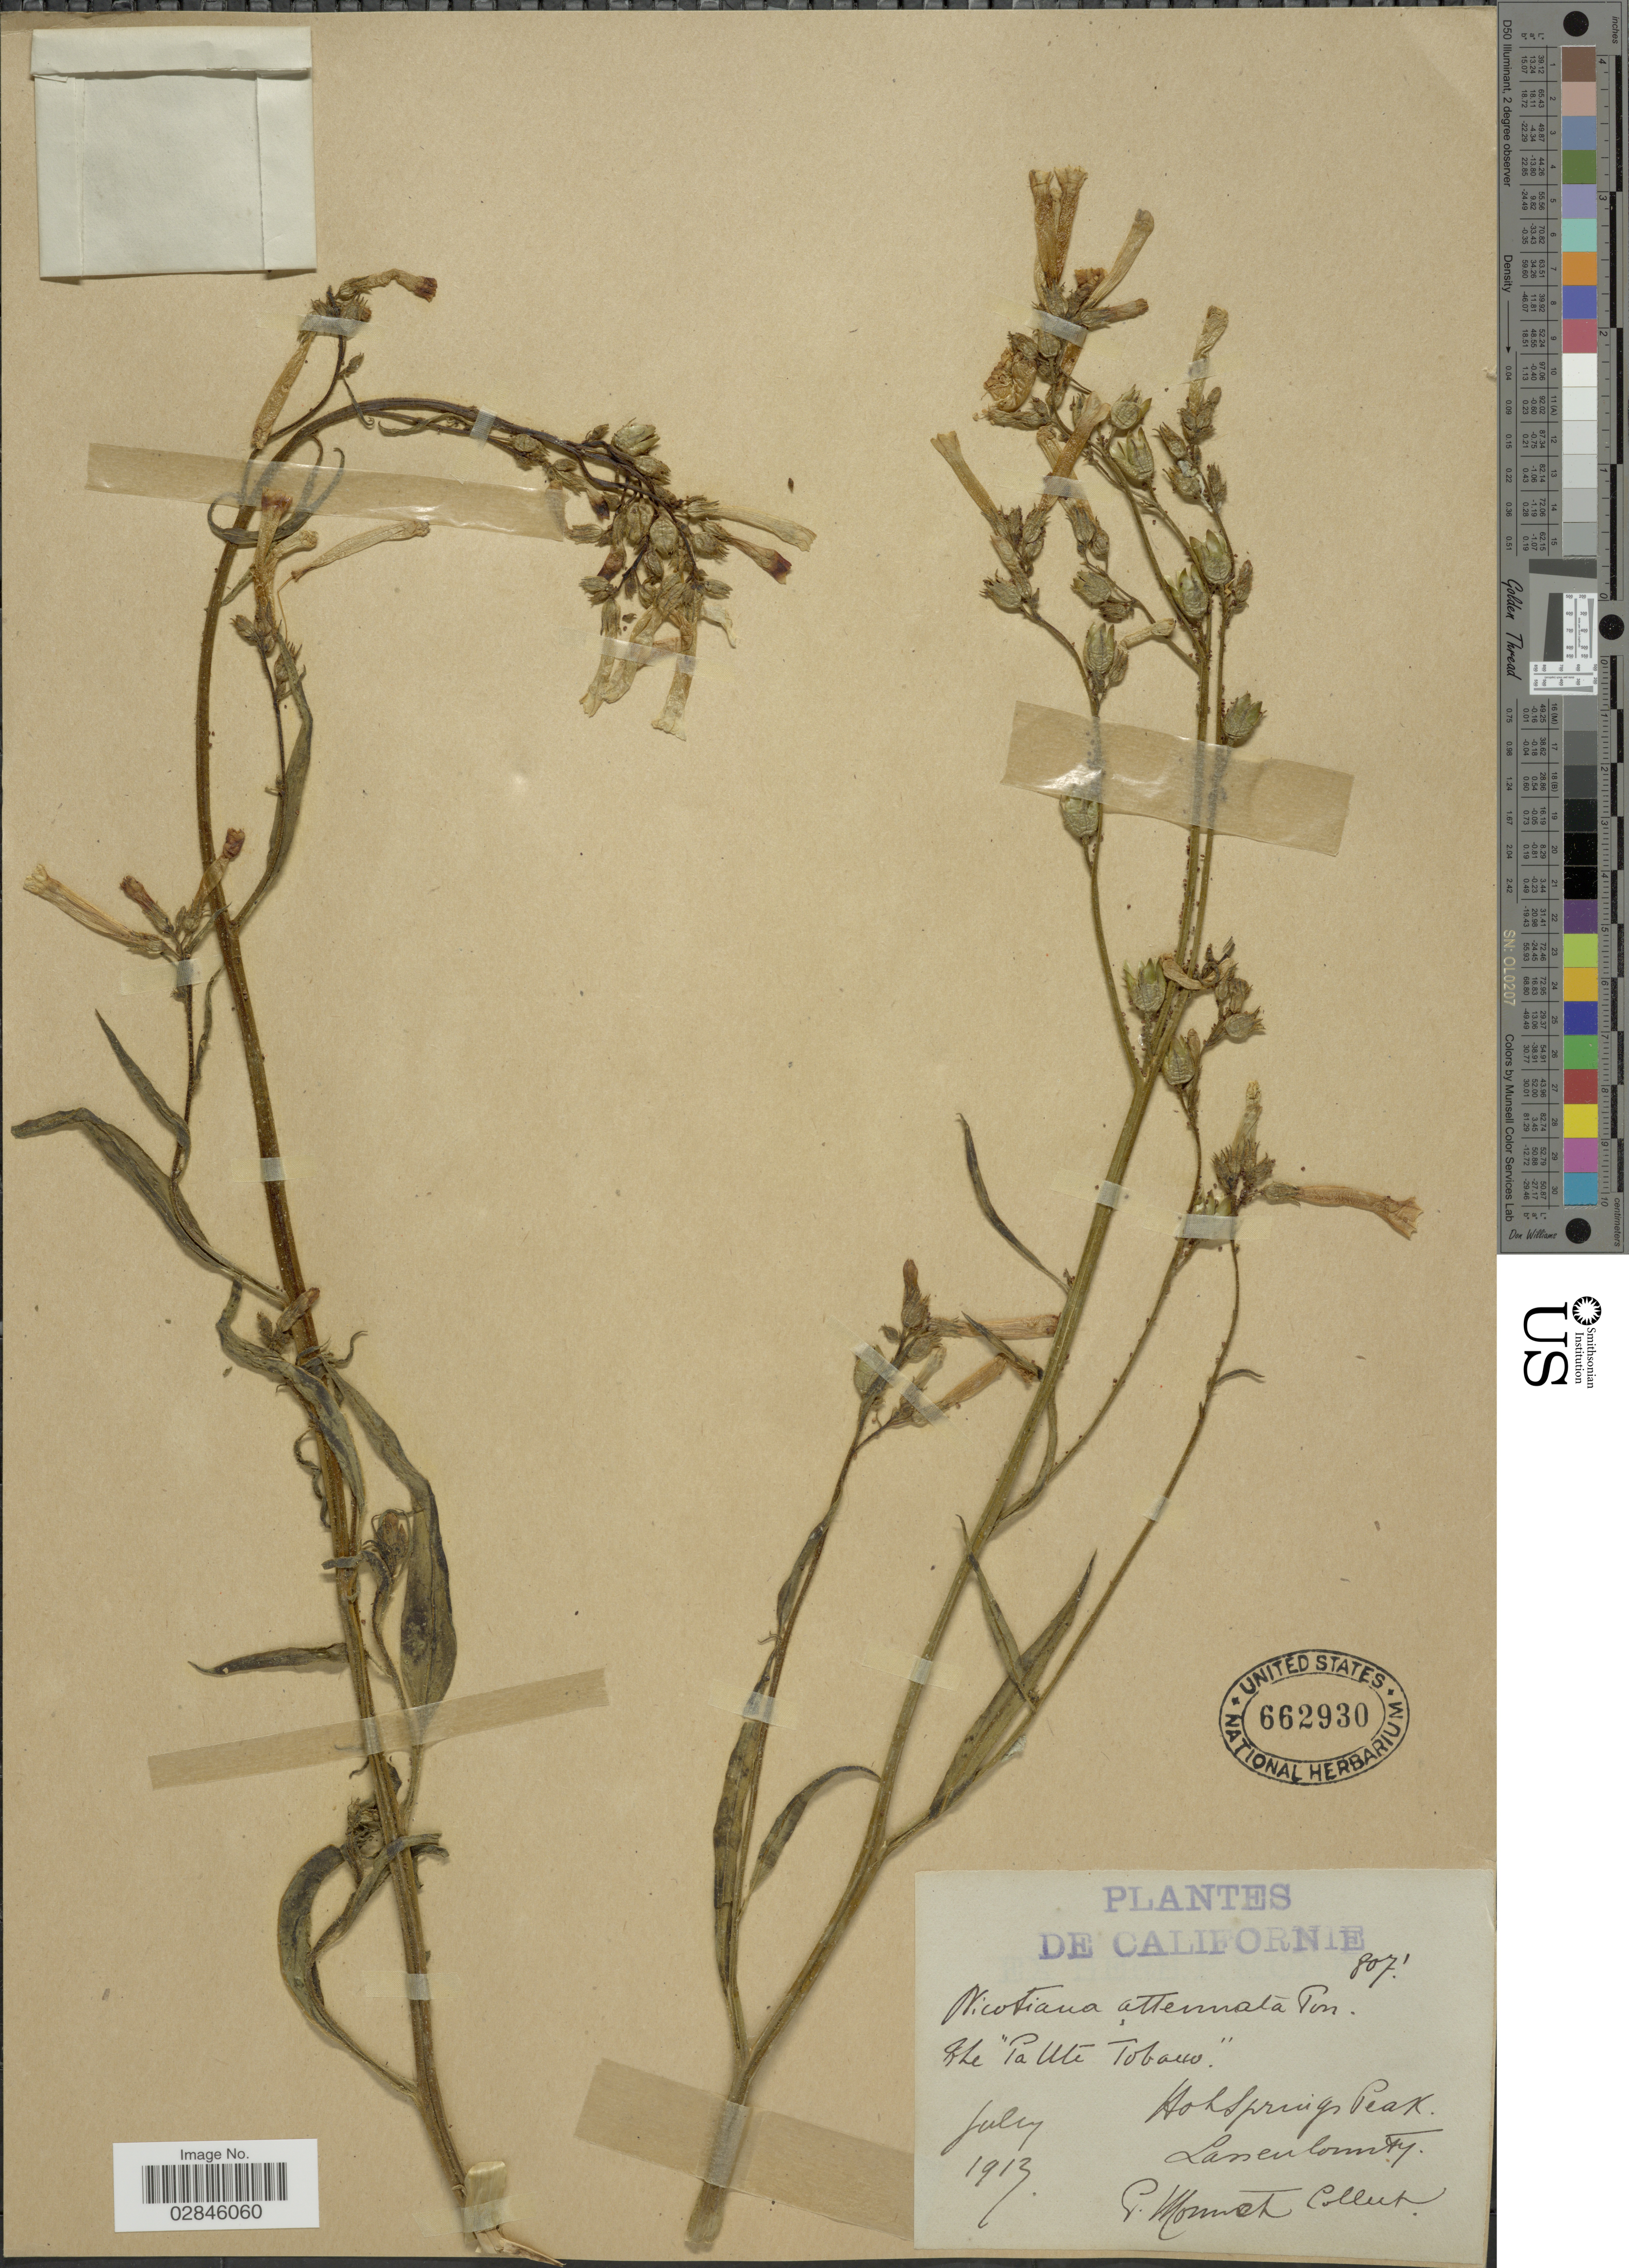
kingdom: Plantae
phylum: Tracheophyta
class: Magnoliopsida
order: Solanales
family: Solanaceae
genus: Nicotiana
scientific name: Nicotiana attenuata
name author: Torr. ex S. Watson in C. King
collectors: P. Monnet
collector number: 807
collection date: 1913-07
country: United States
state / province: California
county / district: Lassen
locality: Hot Springs Peak. Lassen County.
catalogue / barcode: US 662930